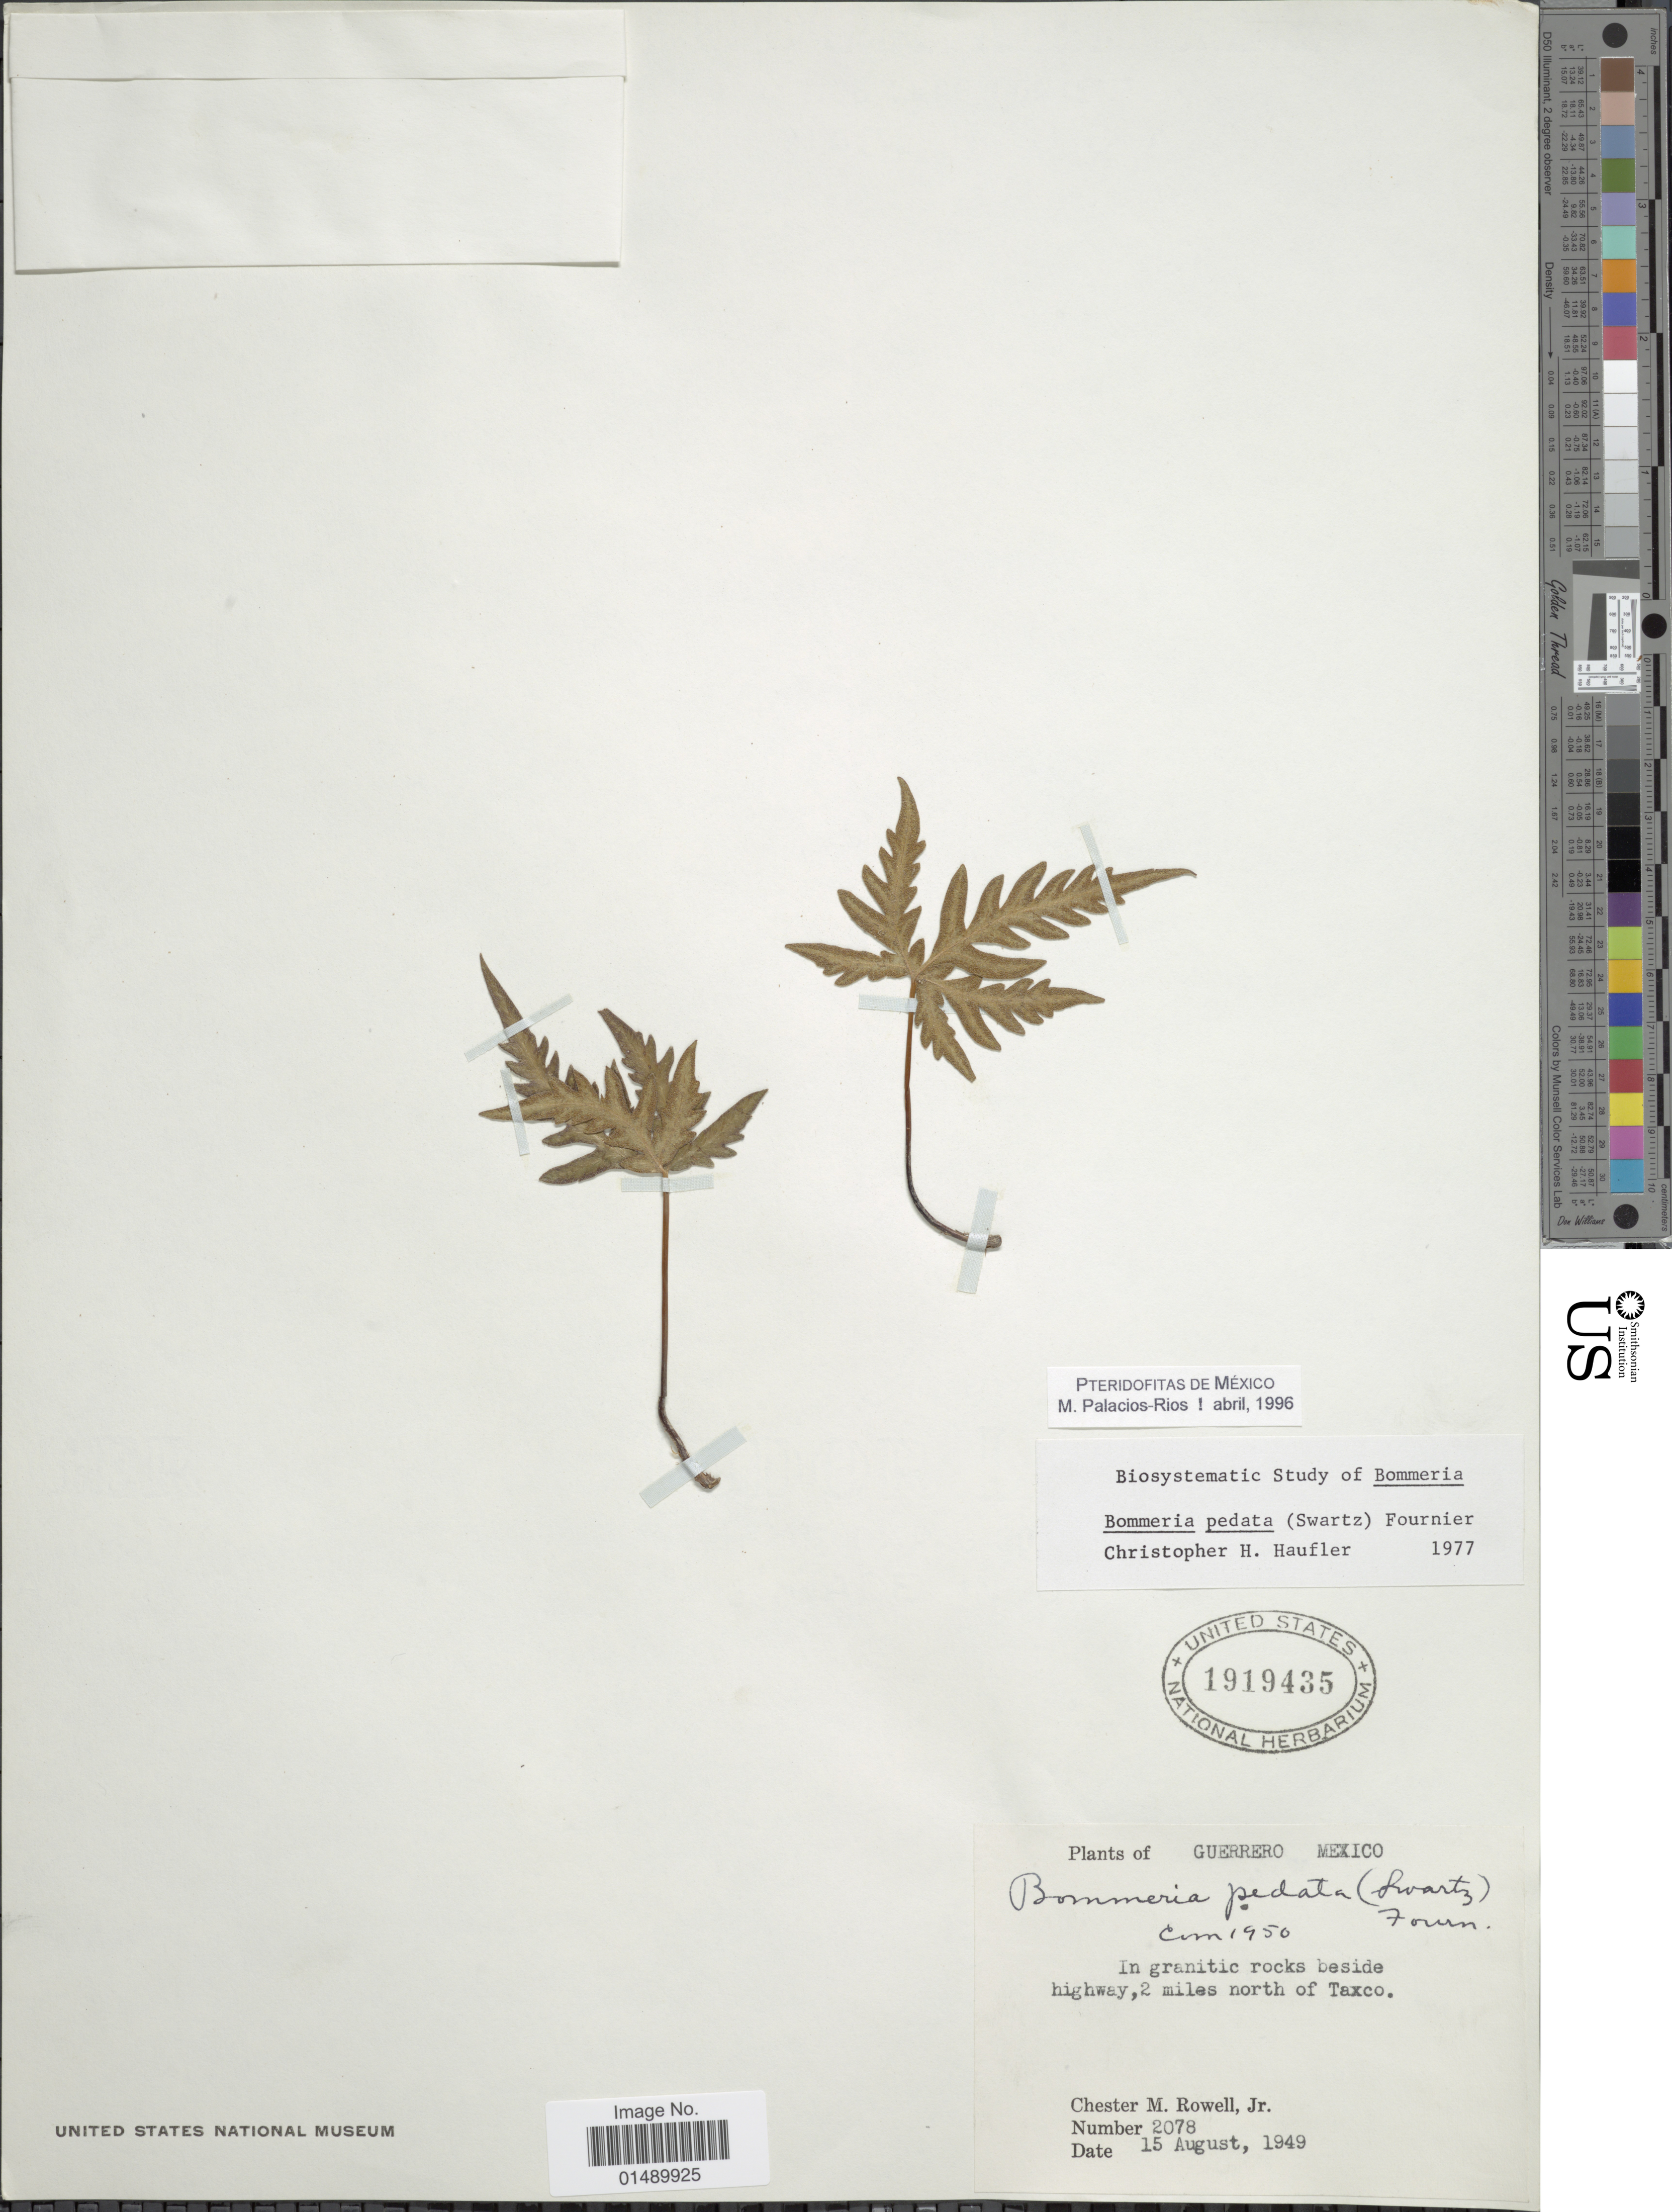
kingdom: Plantae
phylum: Tracheophyta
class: Polypodiopsida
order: Polypodiales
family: Pteridaceae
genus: Bommeria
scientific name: Bommeria pedata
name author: (Sw.) E. Fourn.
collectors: C. M. Rowell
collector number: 2078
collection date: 1949-08-15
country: Mexico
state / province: Guerrero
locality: Mexico, 2 miles north of Taxco.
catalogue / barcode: US 1919435